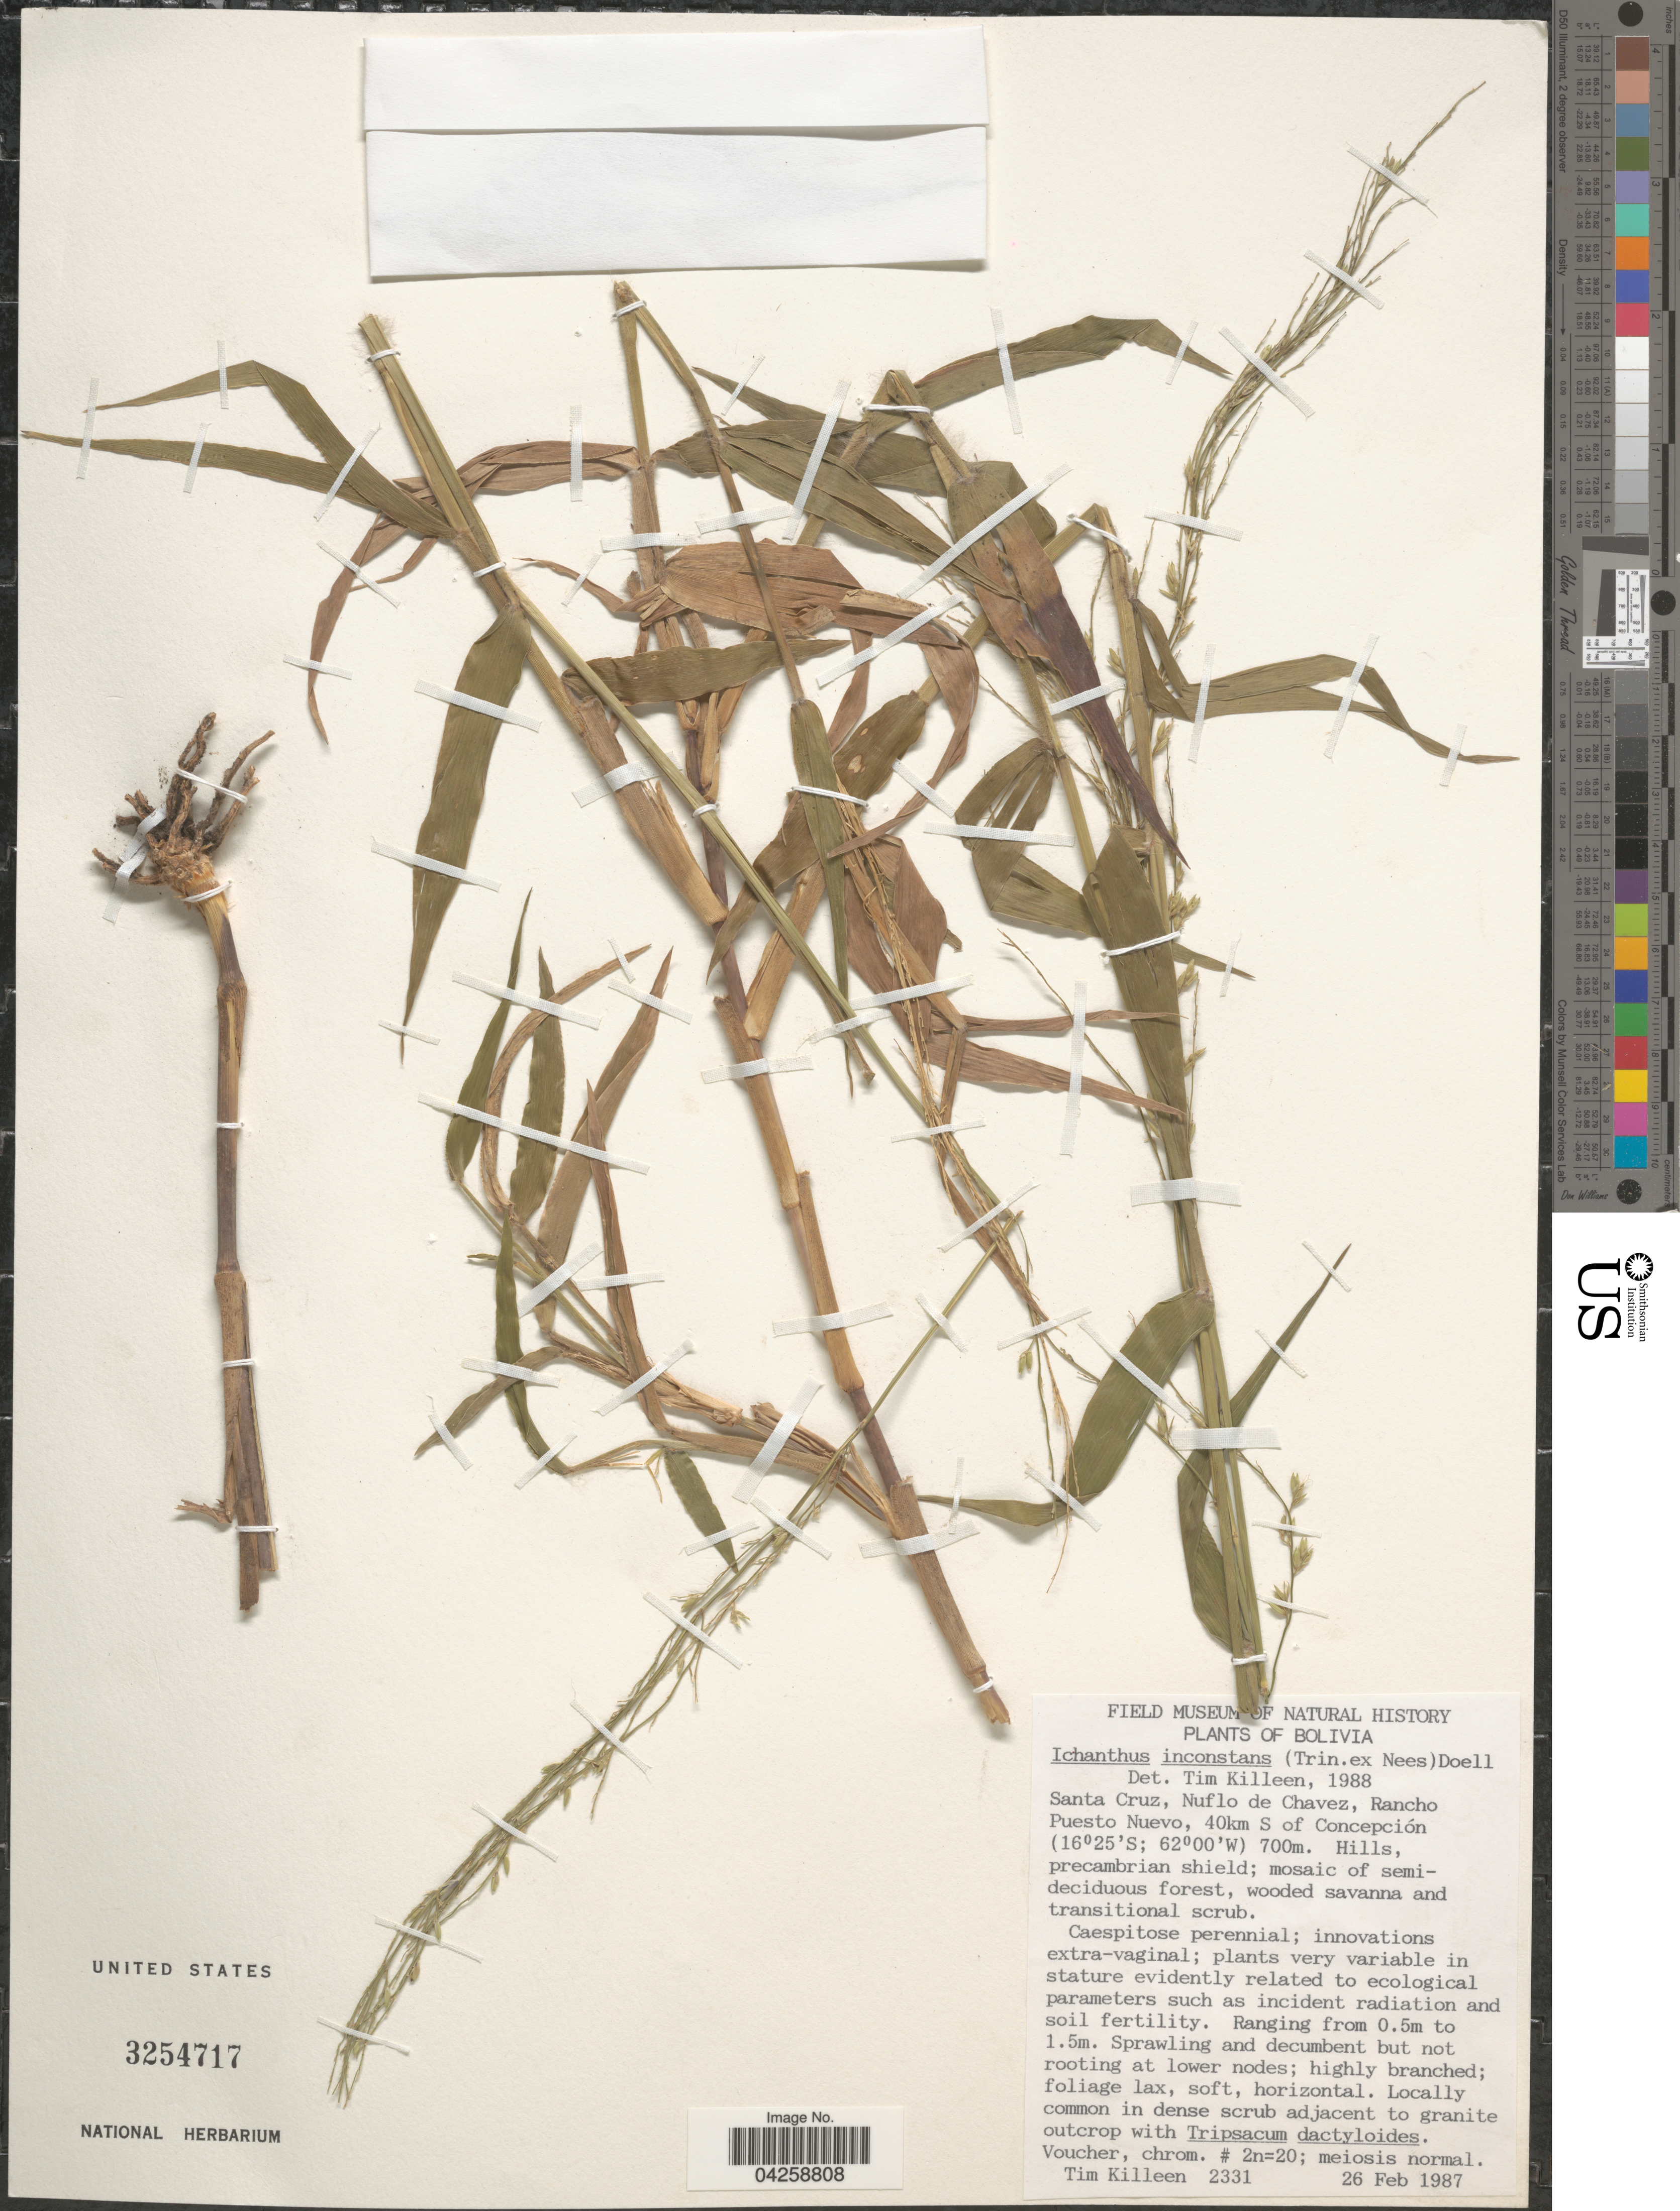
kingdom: Plantae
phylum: Tracheophyta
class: Liliopsida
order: Poales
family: Poaceae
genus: Ichnanthus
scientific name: Ichnanthus inconstans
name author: (Trin. ex Nees) Döll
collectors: T. J. Killeen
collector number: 2331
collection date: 1987-02-26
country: Bolivia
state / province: Santa Cruz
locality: Nuflo de Chavez, Rancho Puesto Nuevo, 40km S of Concepción.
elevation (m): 700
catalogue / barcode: US 3254717